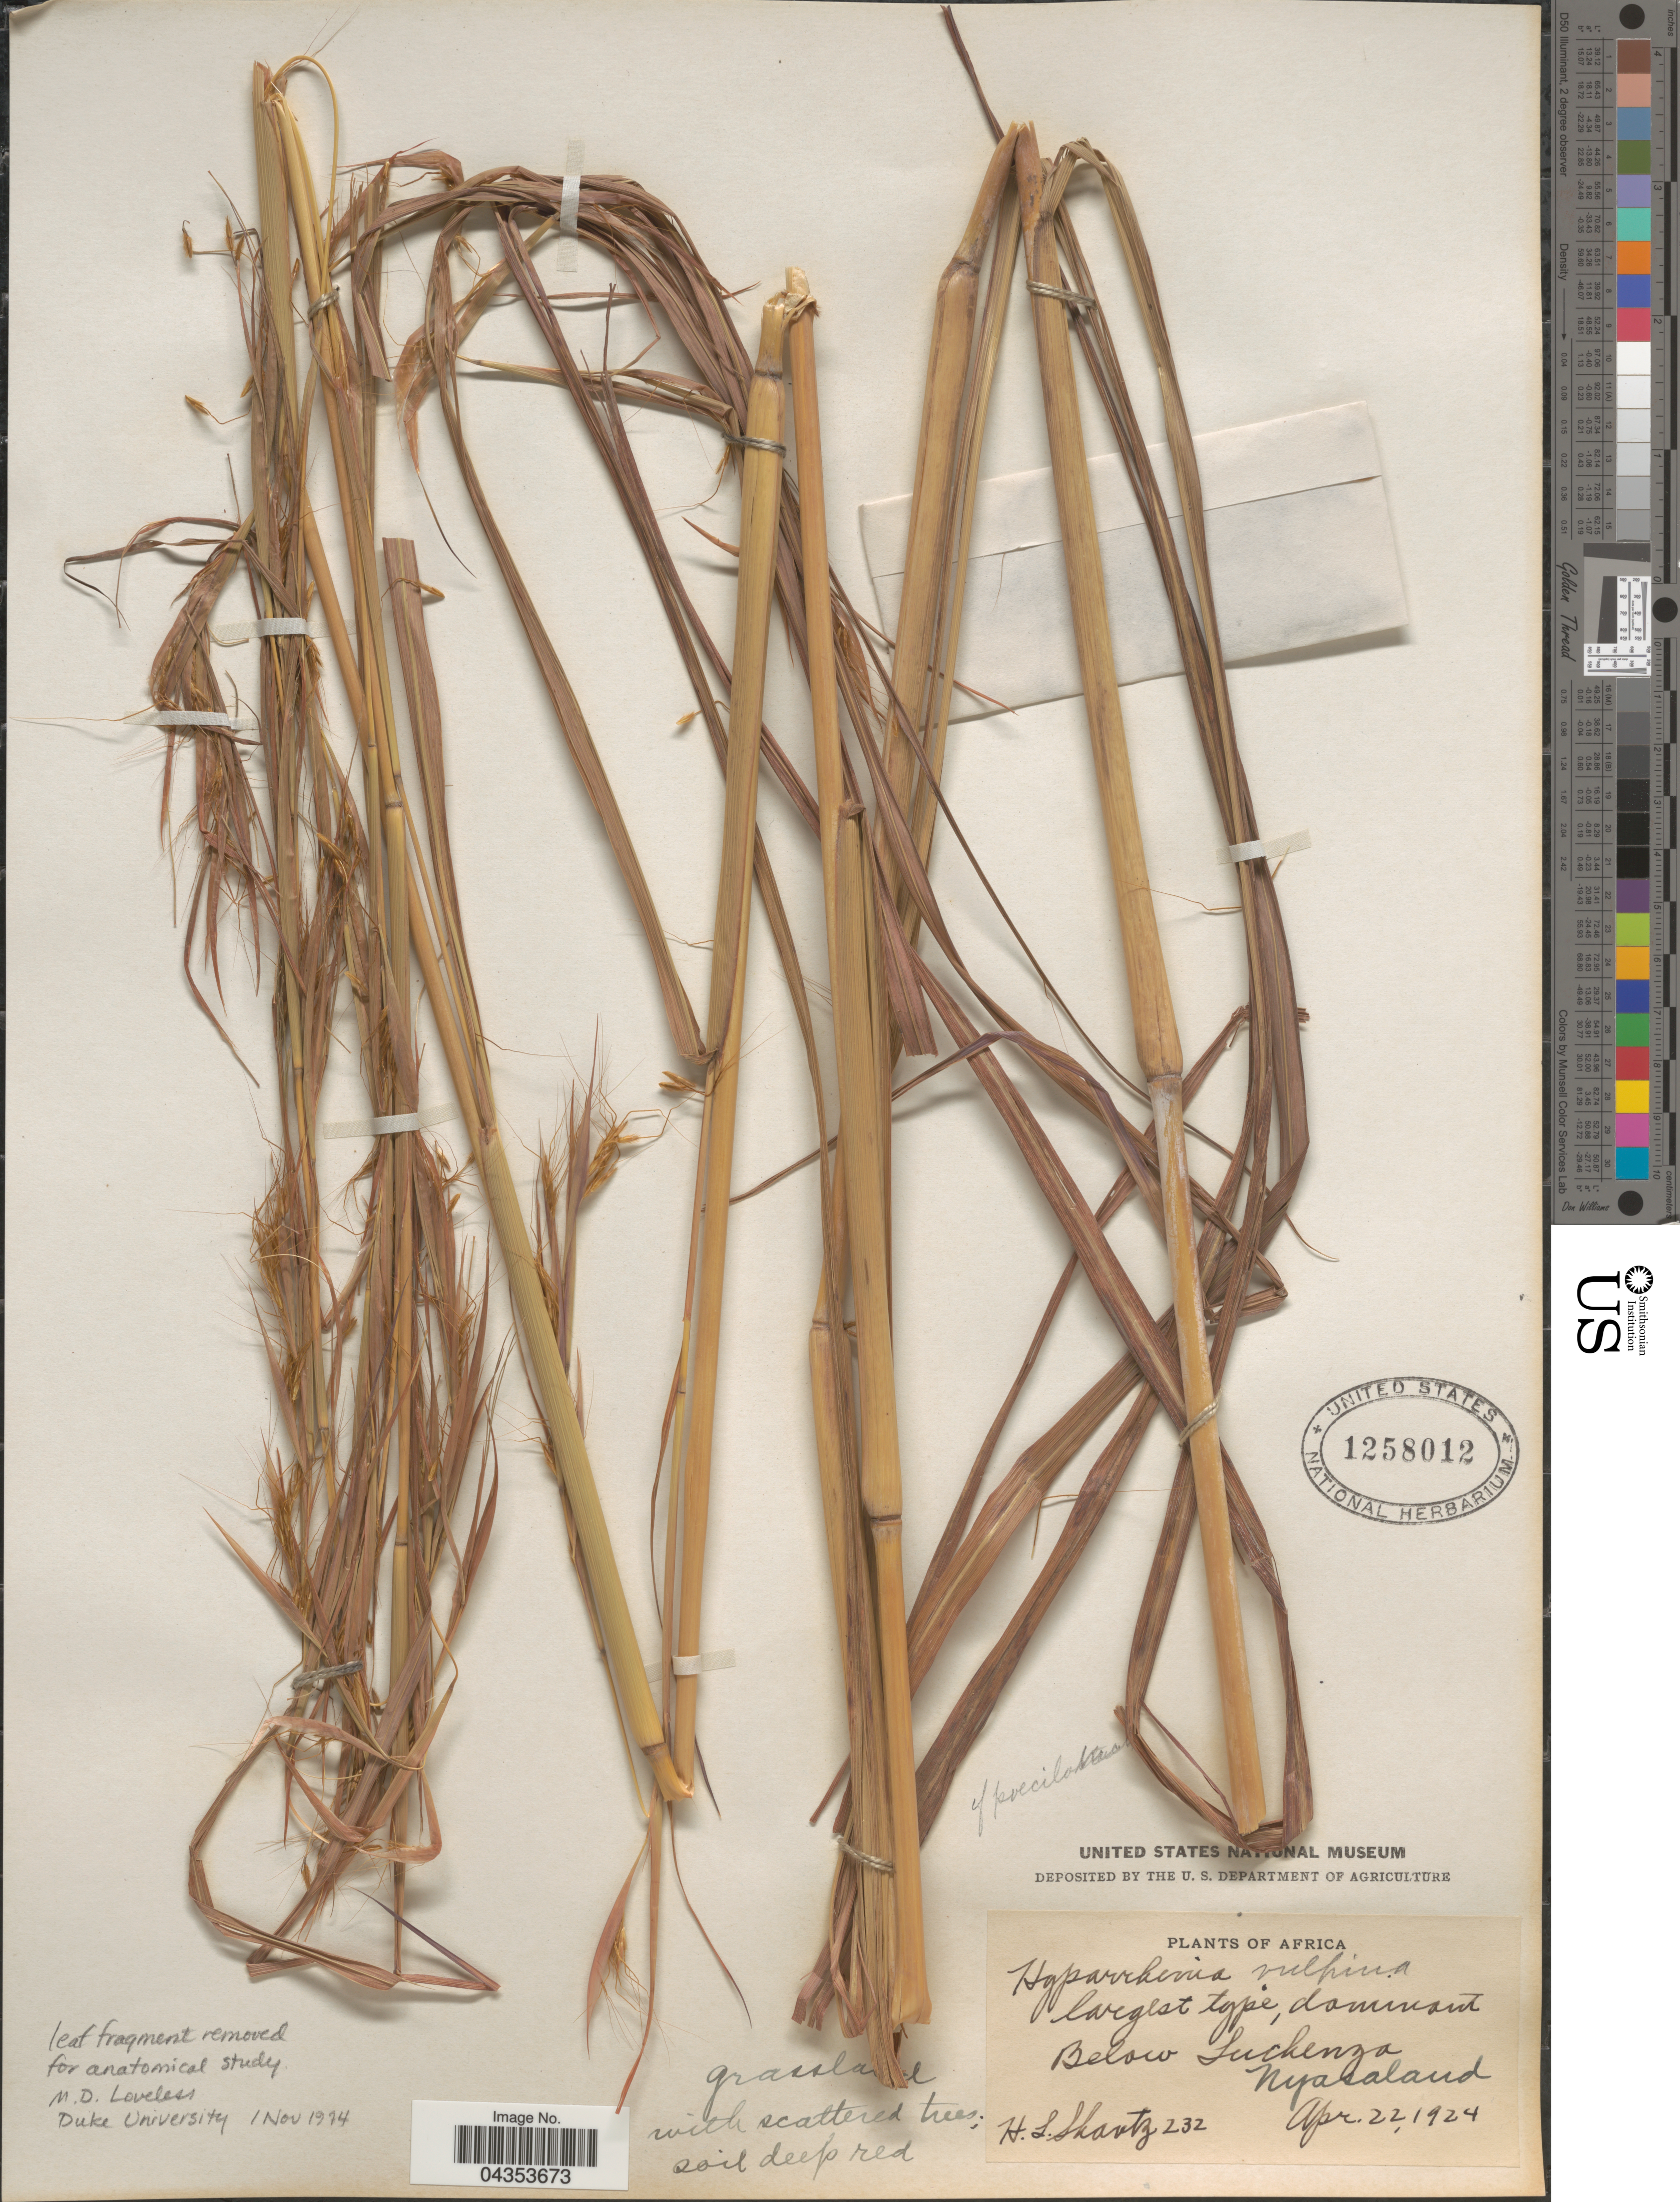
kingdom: Plantae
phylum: Tracheophyta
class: Liliopsida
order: Poales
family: Poaceae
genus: Hyparrhenia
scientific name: Hyparrhenia nyassae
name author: (Rendle) Stapf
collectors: H. Shantz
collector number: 232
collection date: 1924-04-22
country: Malawi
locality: Below Luckenza. Nyasaland.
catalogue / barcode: US 1258012